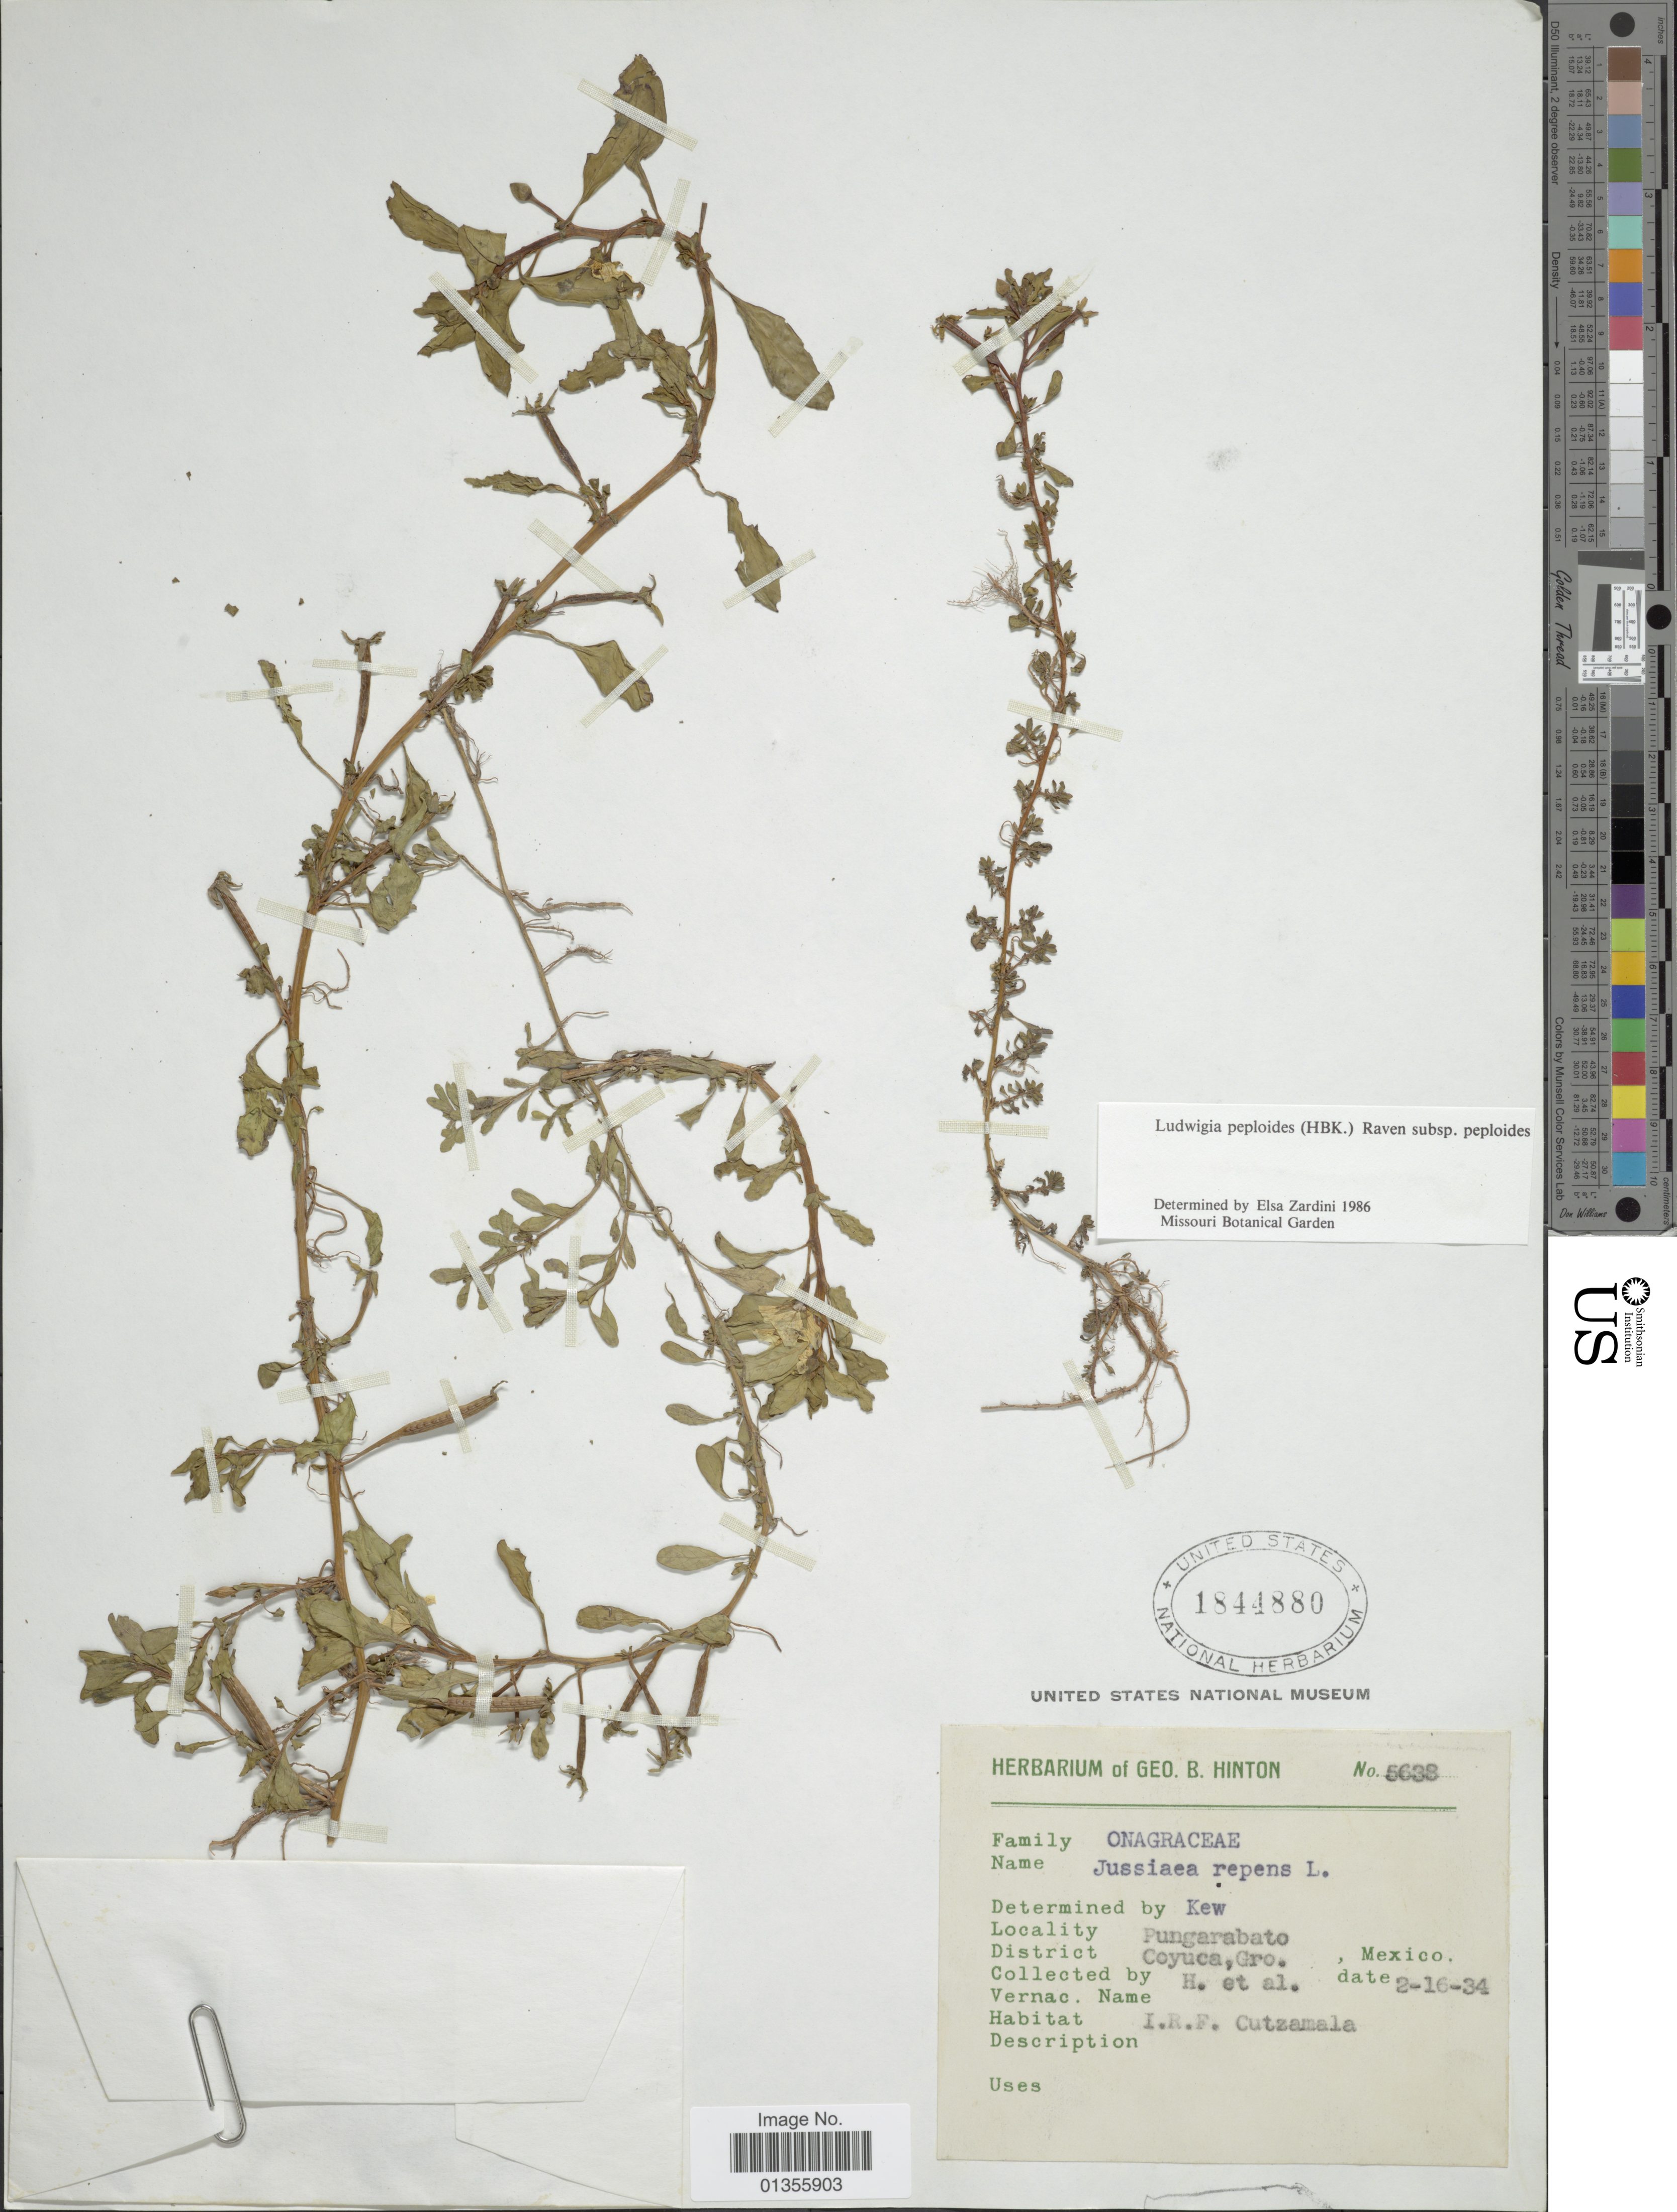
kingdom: Plantae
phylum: Tracheophyta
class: Magnoliopsida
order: Myrtales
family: Onagraceae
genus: Ludwigia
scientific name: Ludwigia peploides subsp. peploides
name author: (Kunth) P.H. Raven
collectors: G. B. Hinton & et al.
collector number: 5638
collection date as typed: Transcribed d/m/y: 16/2/34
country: Mexico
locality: Pungarabato. District Coyuca, Gro.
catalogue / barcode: US 1844880